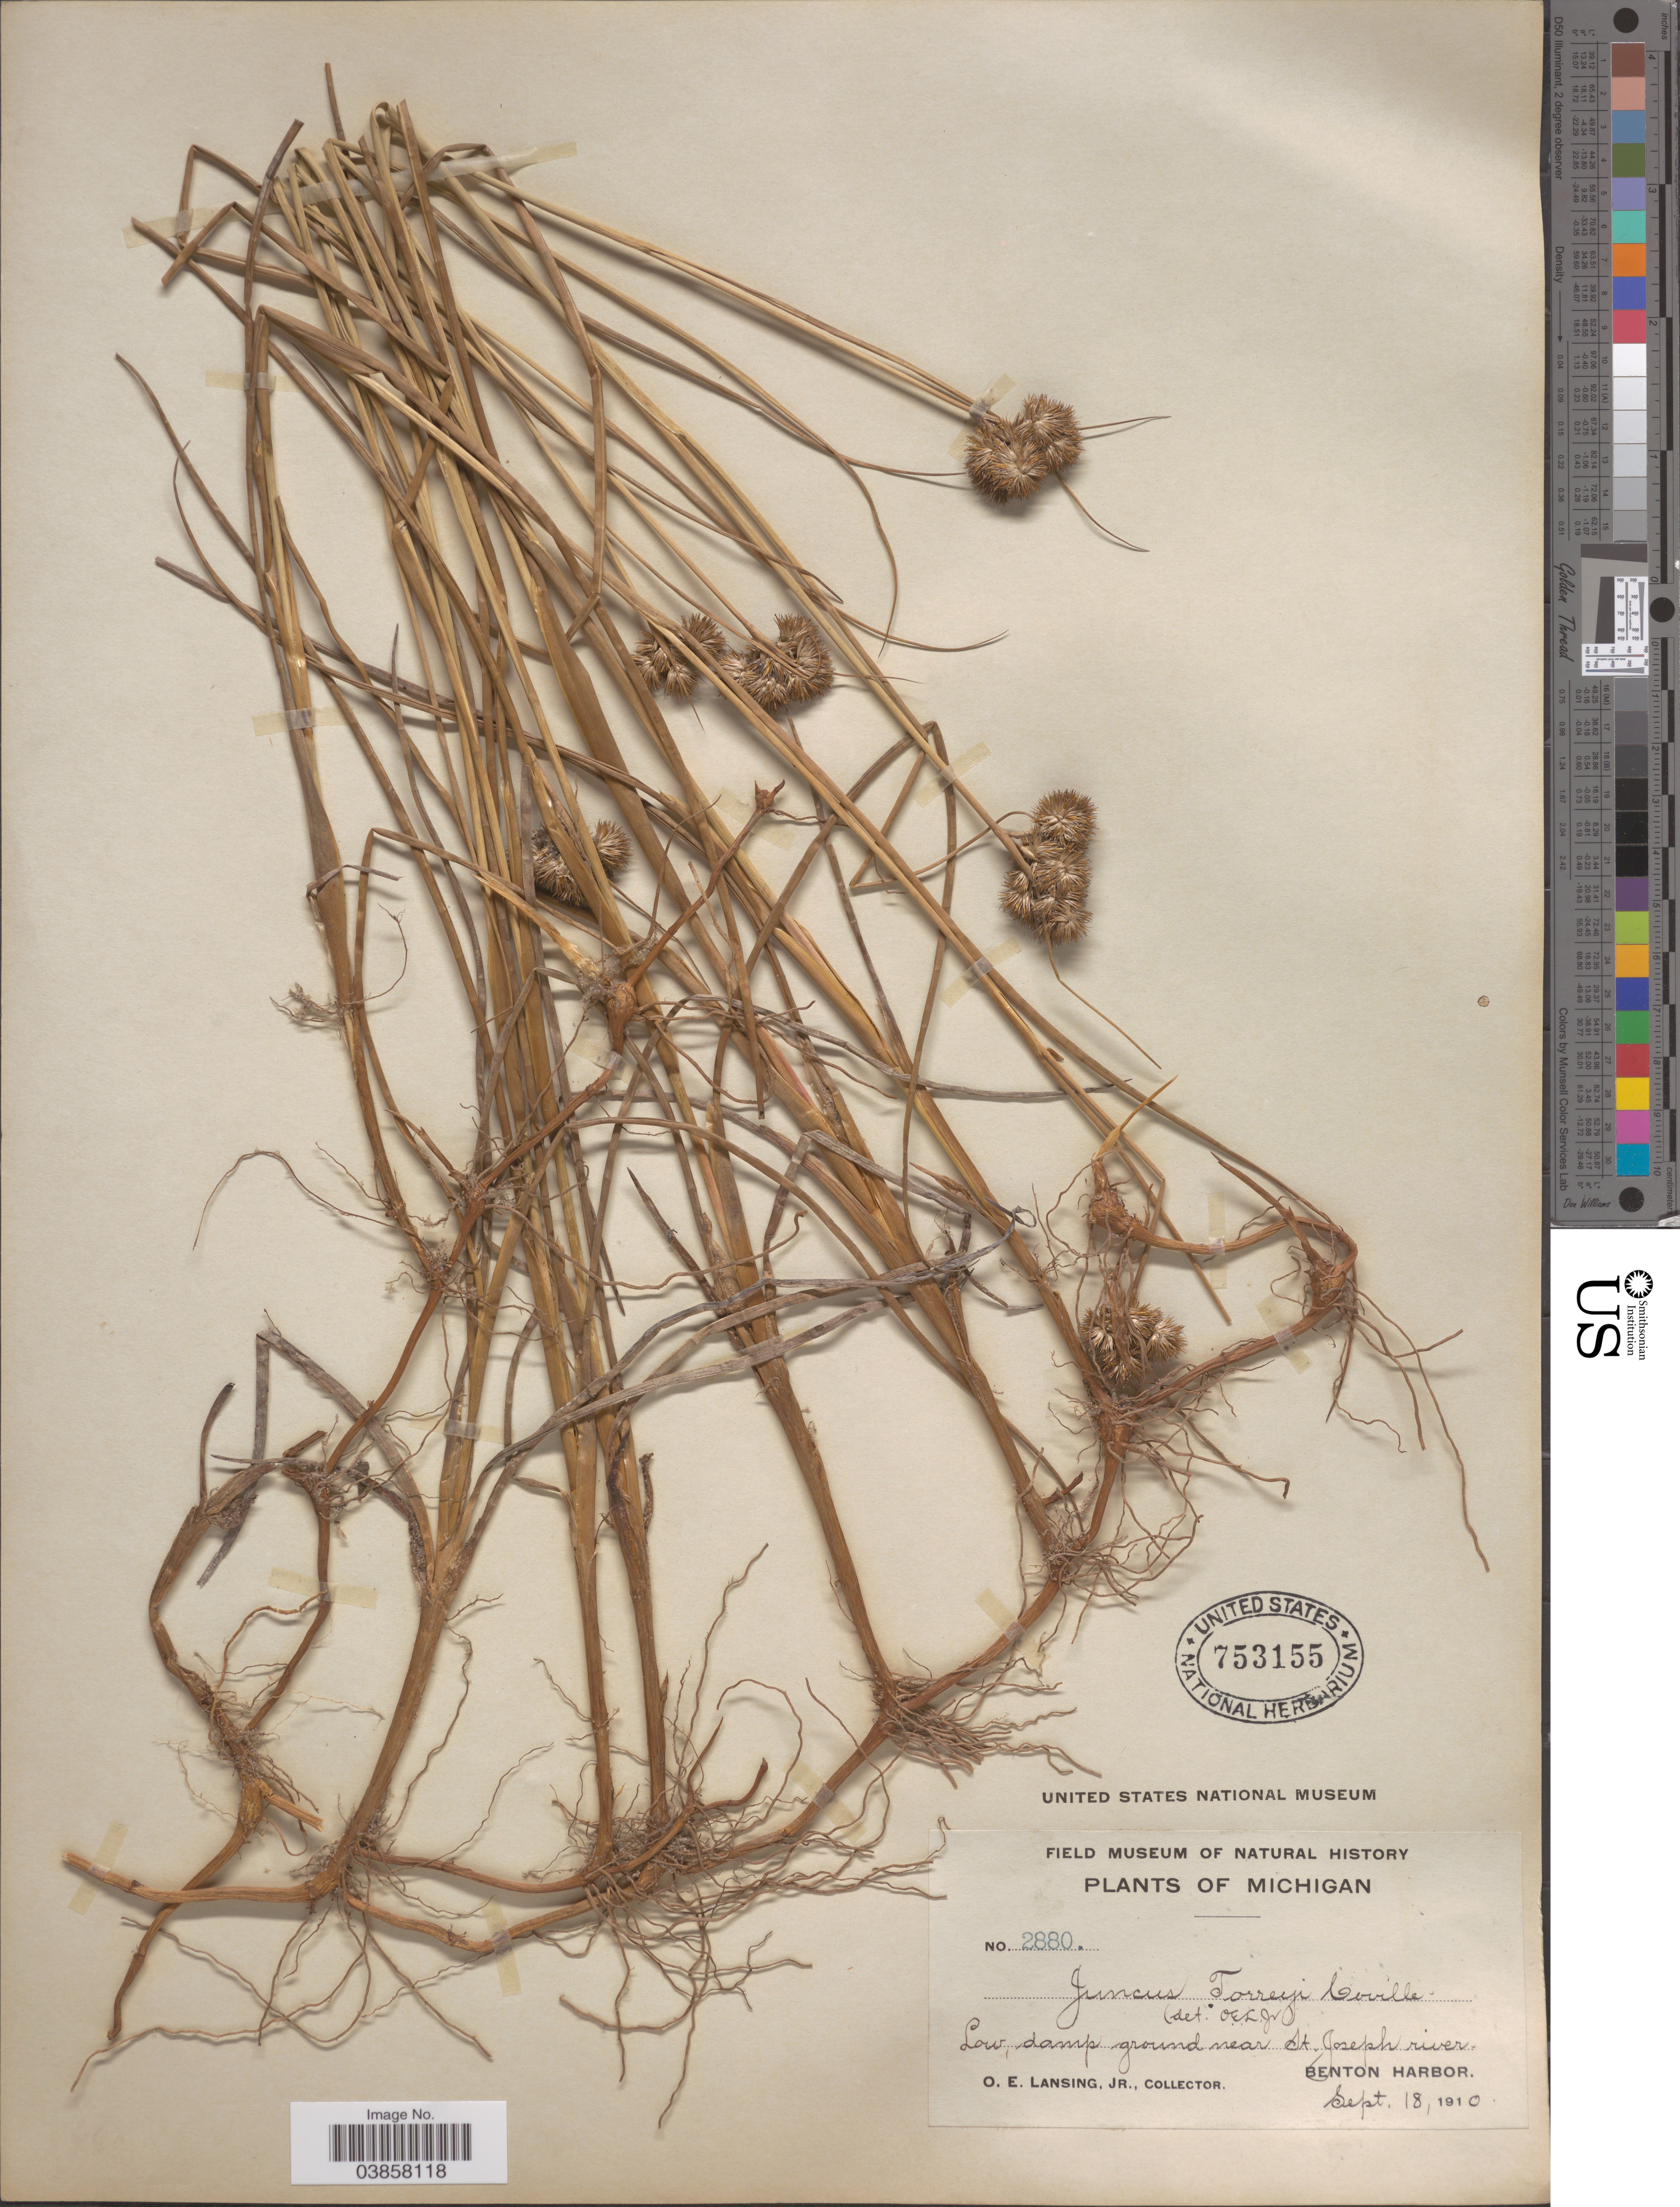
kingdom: Plantae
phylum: Tracheophyta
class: Liliopsida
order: Poales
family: Juncaceae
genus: Juncus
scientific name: Juncus torreyi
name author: Coville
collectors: O. Lansing Jr.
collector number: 2880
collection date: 1910-09-18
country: United States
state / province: Michigan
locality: Near St. Joseph river. Benton Harbor.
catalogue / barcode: US 753155